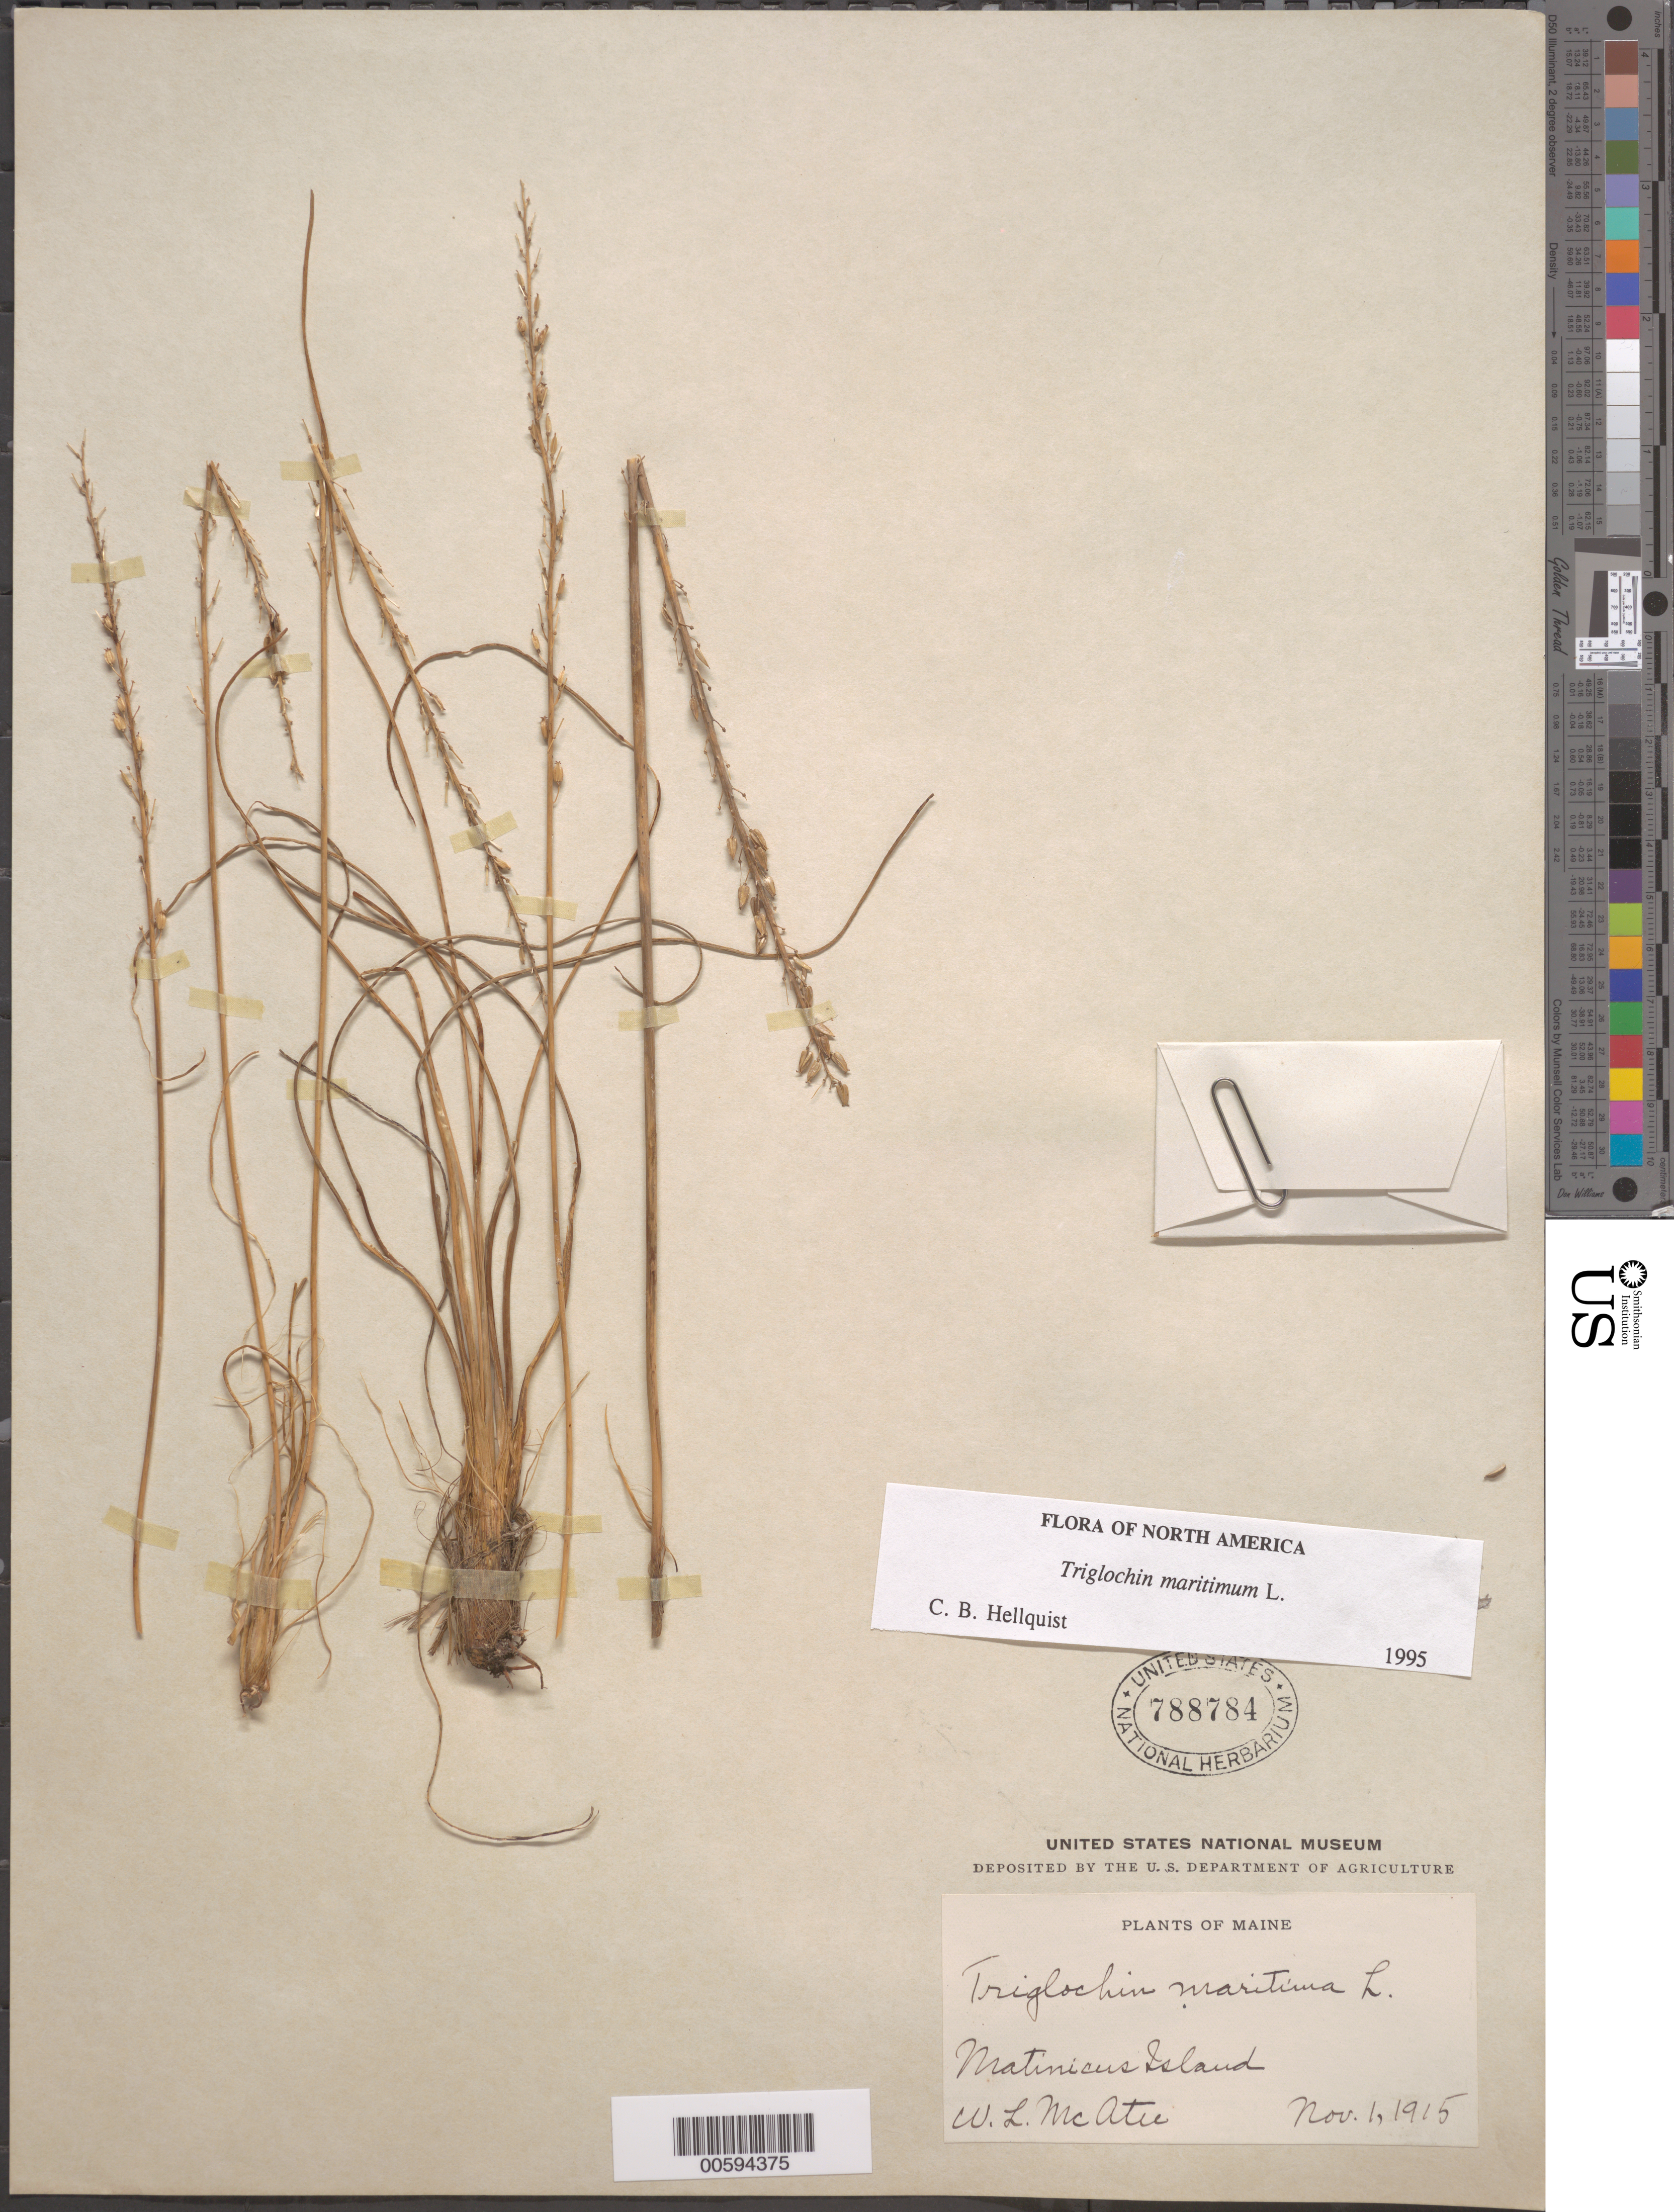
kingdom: Plantae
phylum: Tracheophyta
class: Liliopsida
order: Alismatales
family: Juncaginaceae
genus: Triglochin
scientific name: Triglochin maritima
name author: L.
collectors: W. McAtee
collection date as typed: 01 Nov 1915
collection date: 1915-11-01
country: United States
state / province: Maine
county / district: Knox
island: Matinicus Island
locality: Matinicus Island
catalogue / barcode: US 788784